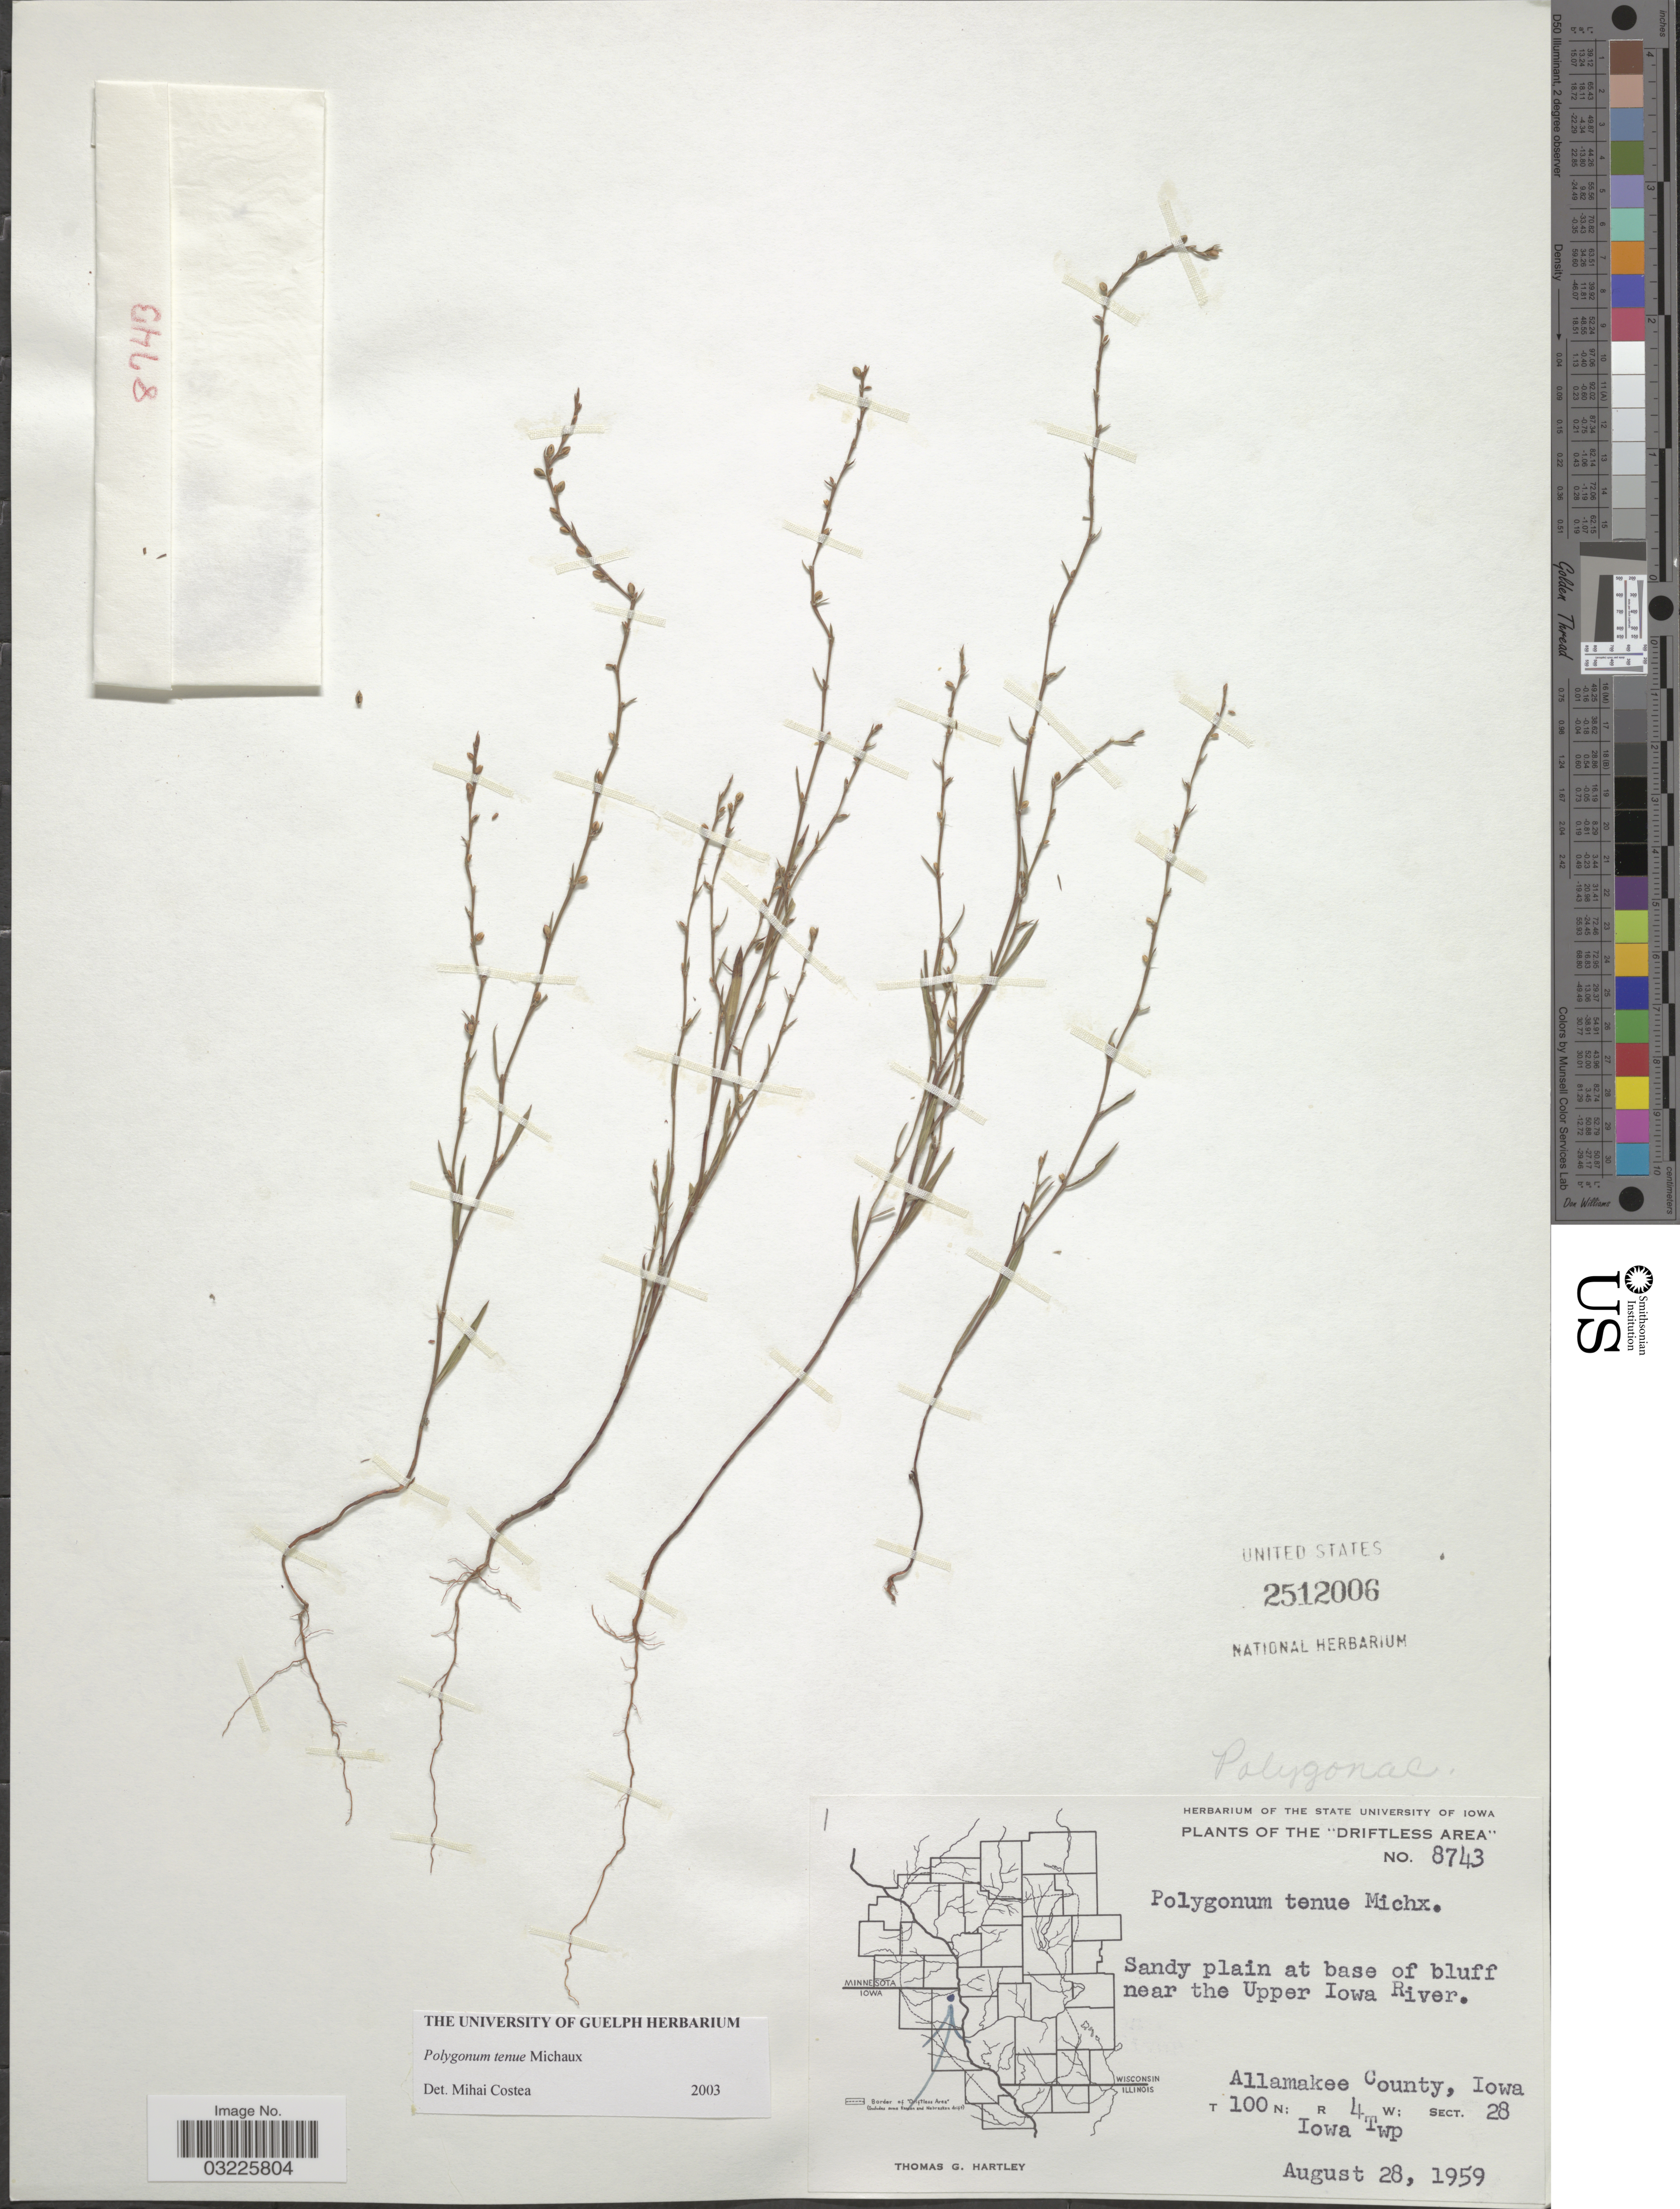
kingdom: Plantae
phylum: Tracheophyta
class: Magnoliopsida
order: Caryophyllales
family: Polygonaceae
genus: Polygonum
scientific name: Polygonum tenue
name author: F. Michx.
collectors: T. G. Hartley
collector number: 8743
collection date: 1959-08-28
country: United States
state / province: Iowa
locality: The "Driftless Area", Sandy plain at base of bluff near the Upper Iowa River. Allamakee County. T100N; R4W; Sect. 28, Iowa Twp.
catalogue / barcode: US 2512006